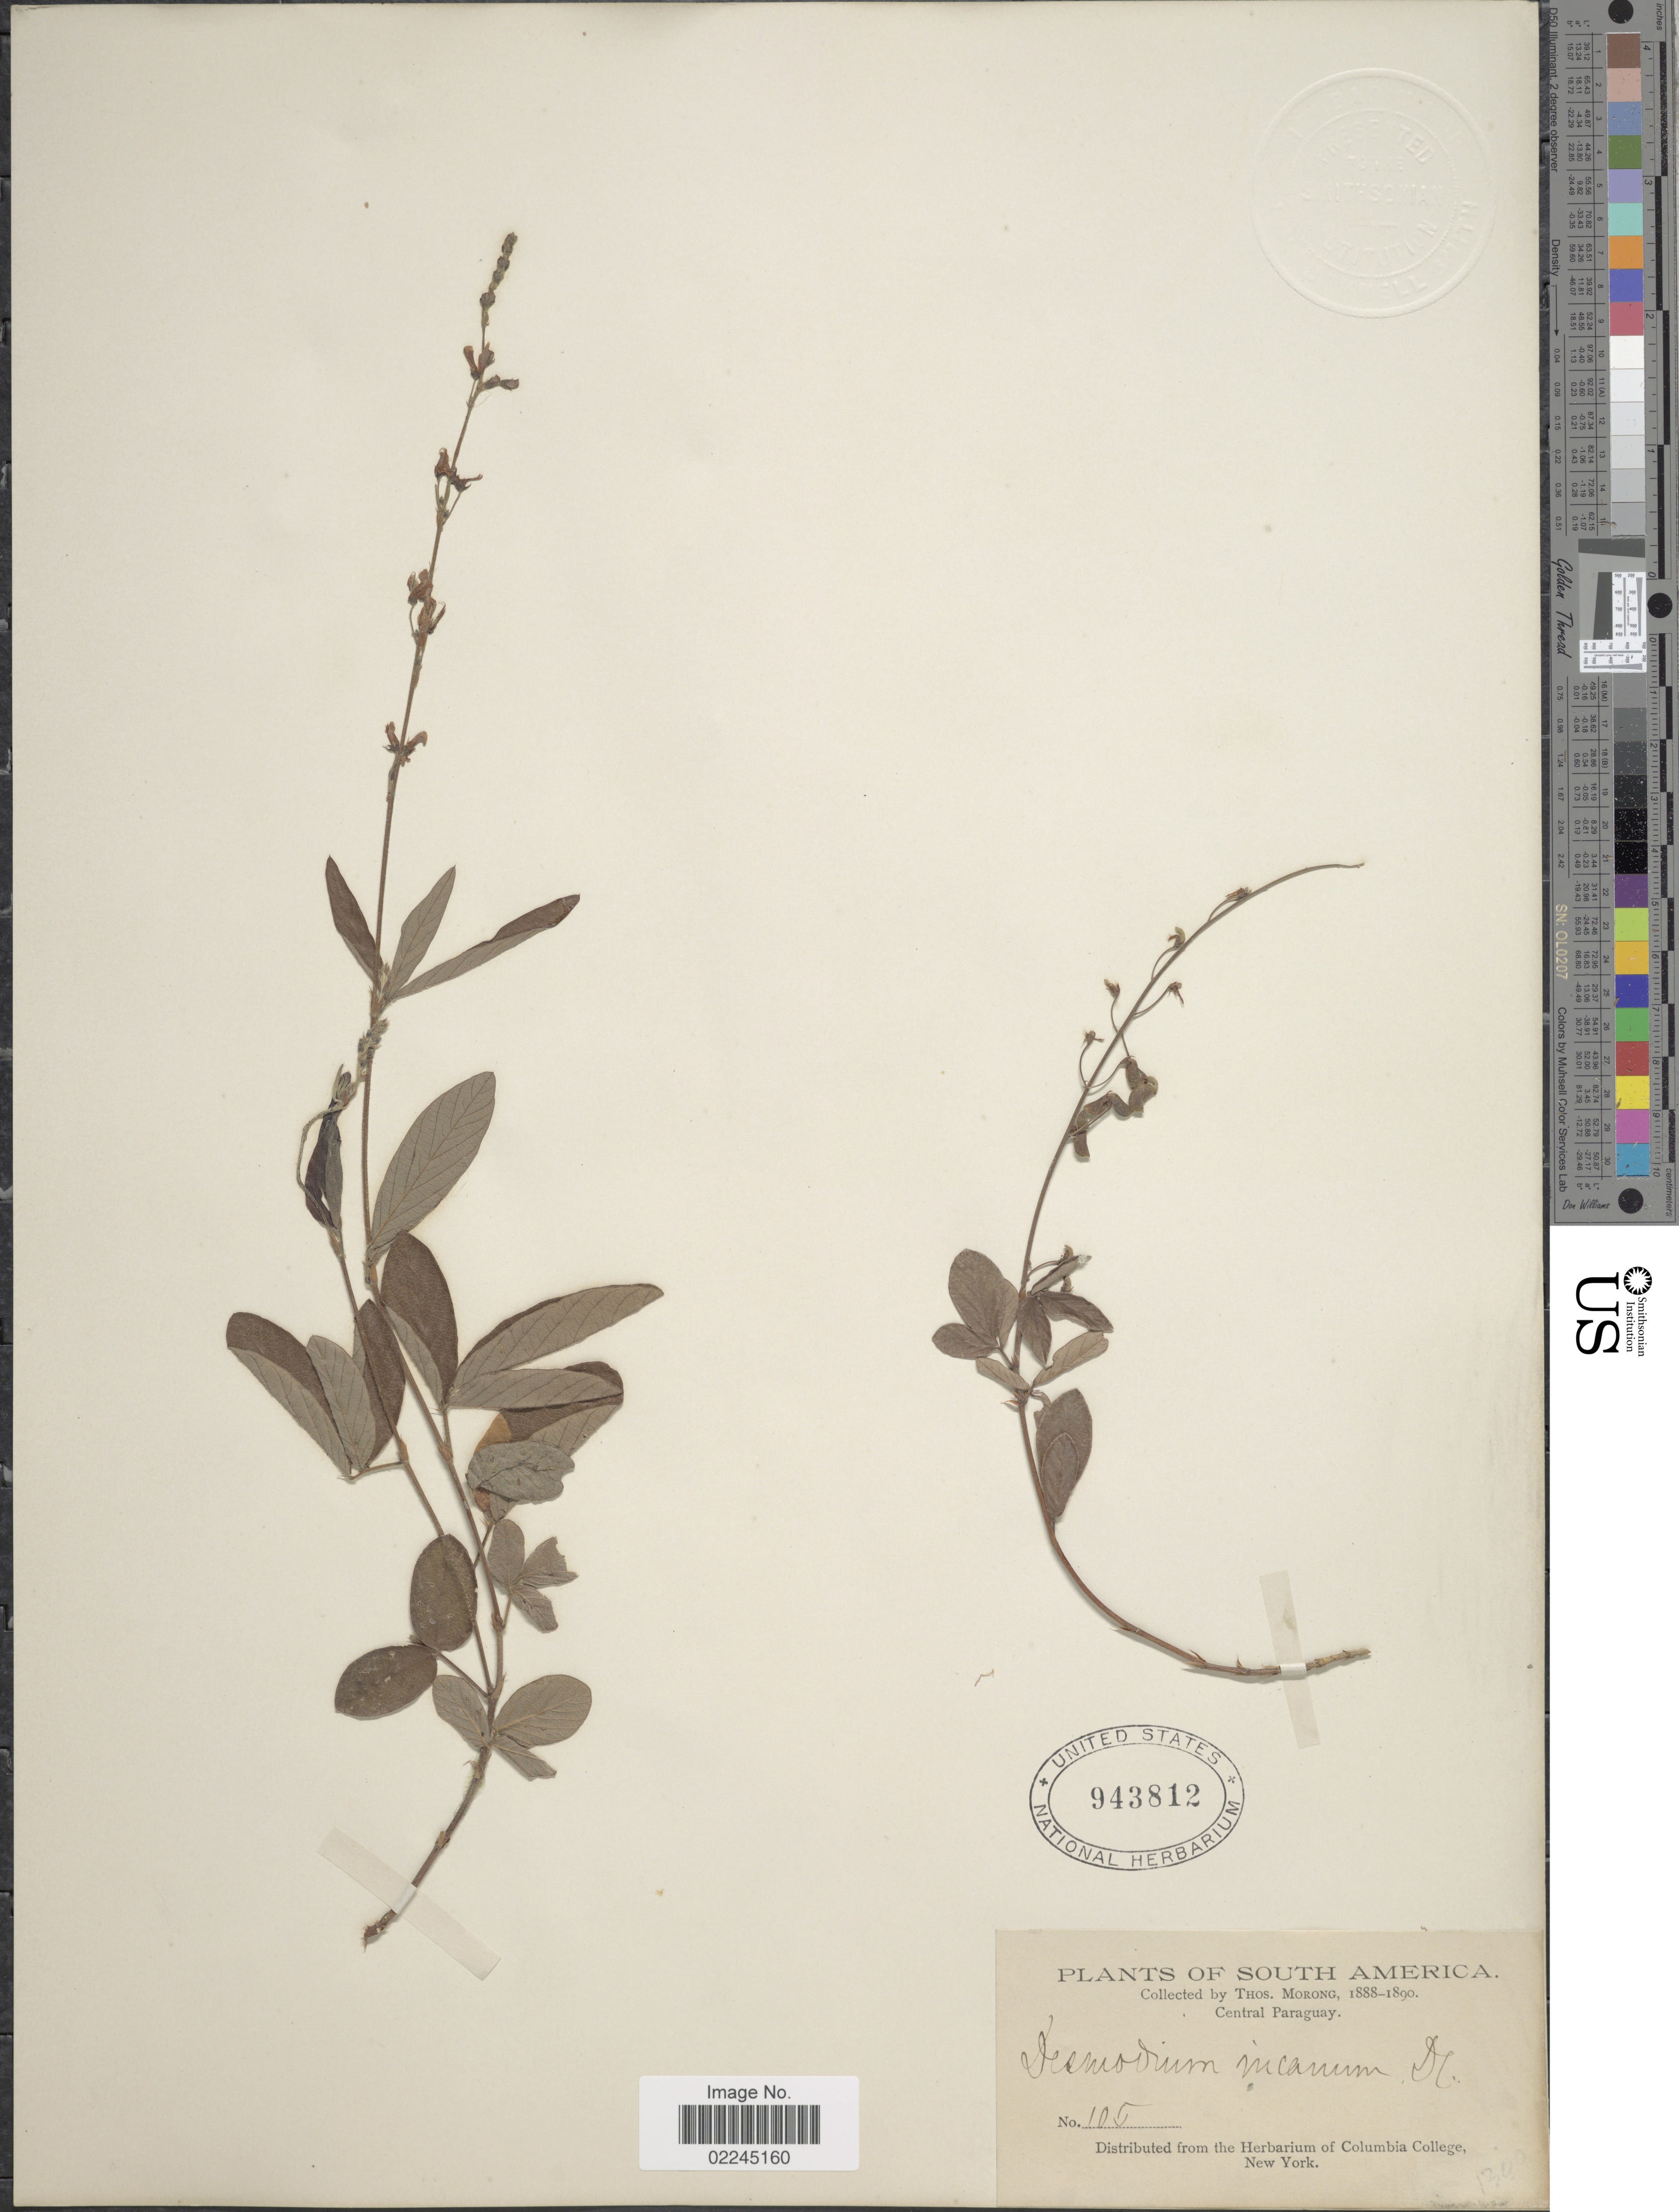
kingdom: Plantae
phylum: Tracheophyta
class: Magnoliopsida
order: Fabales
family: Fabaceae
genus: Desmodium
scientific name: Desmodium incanum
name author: (Sw.) DC.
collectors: ex herb. T. Morong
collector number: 105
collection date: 1888/1890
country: Paraguay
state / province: Central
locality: Central Paraguay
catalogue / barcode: US 943812